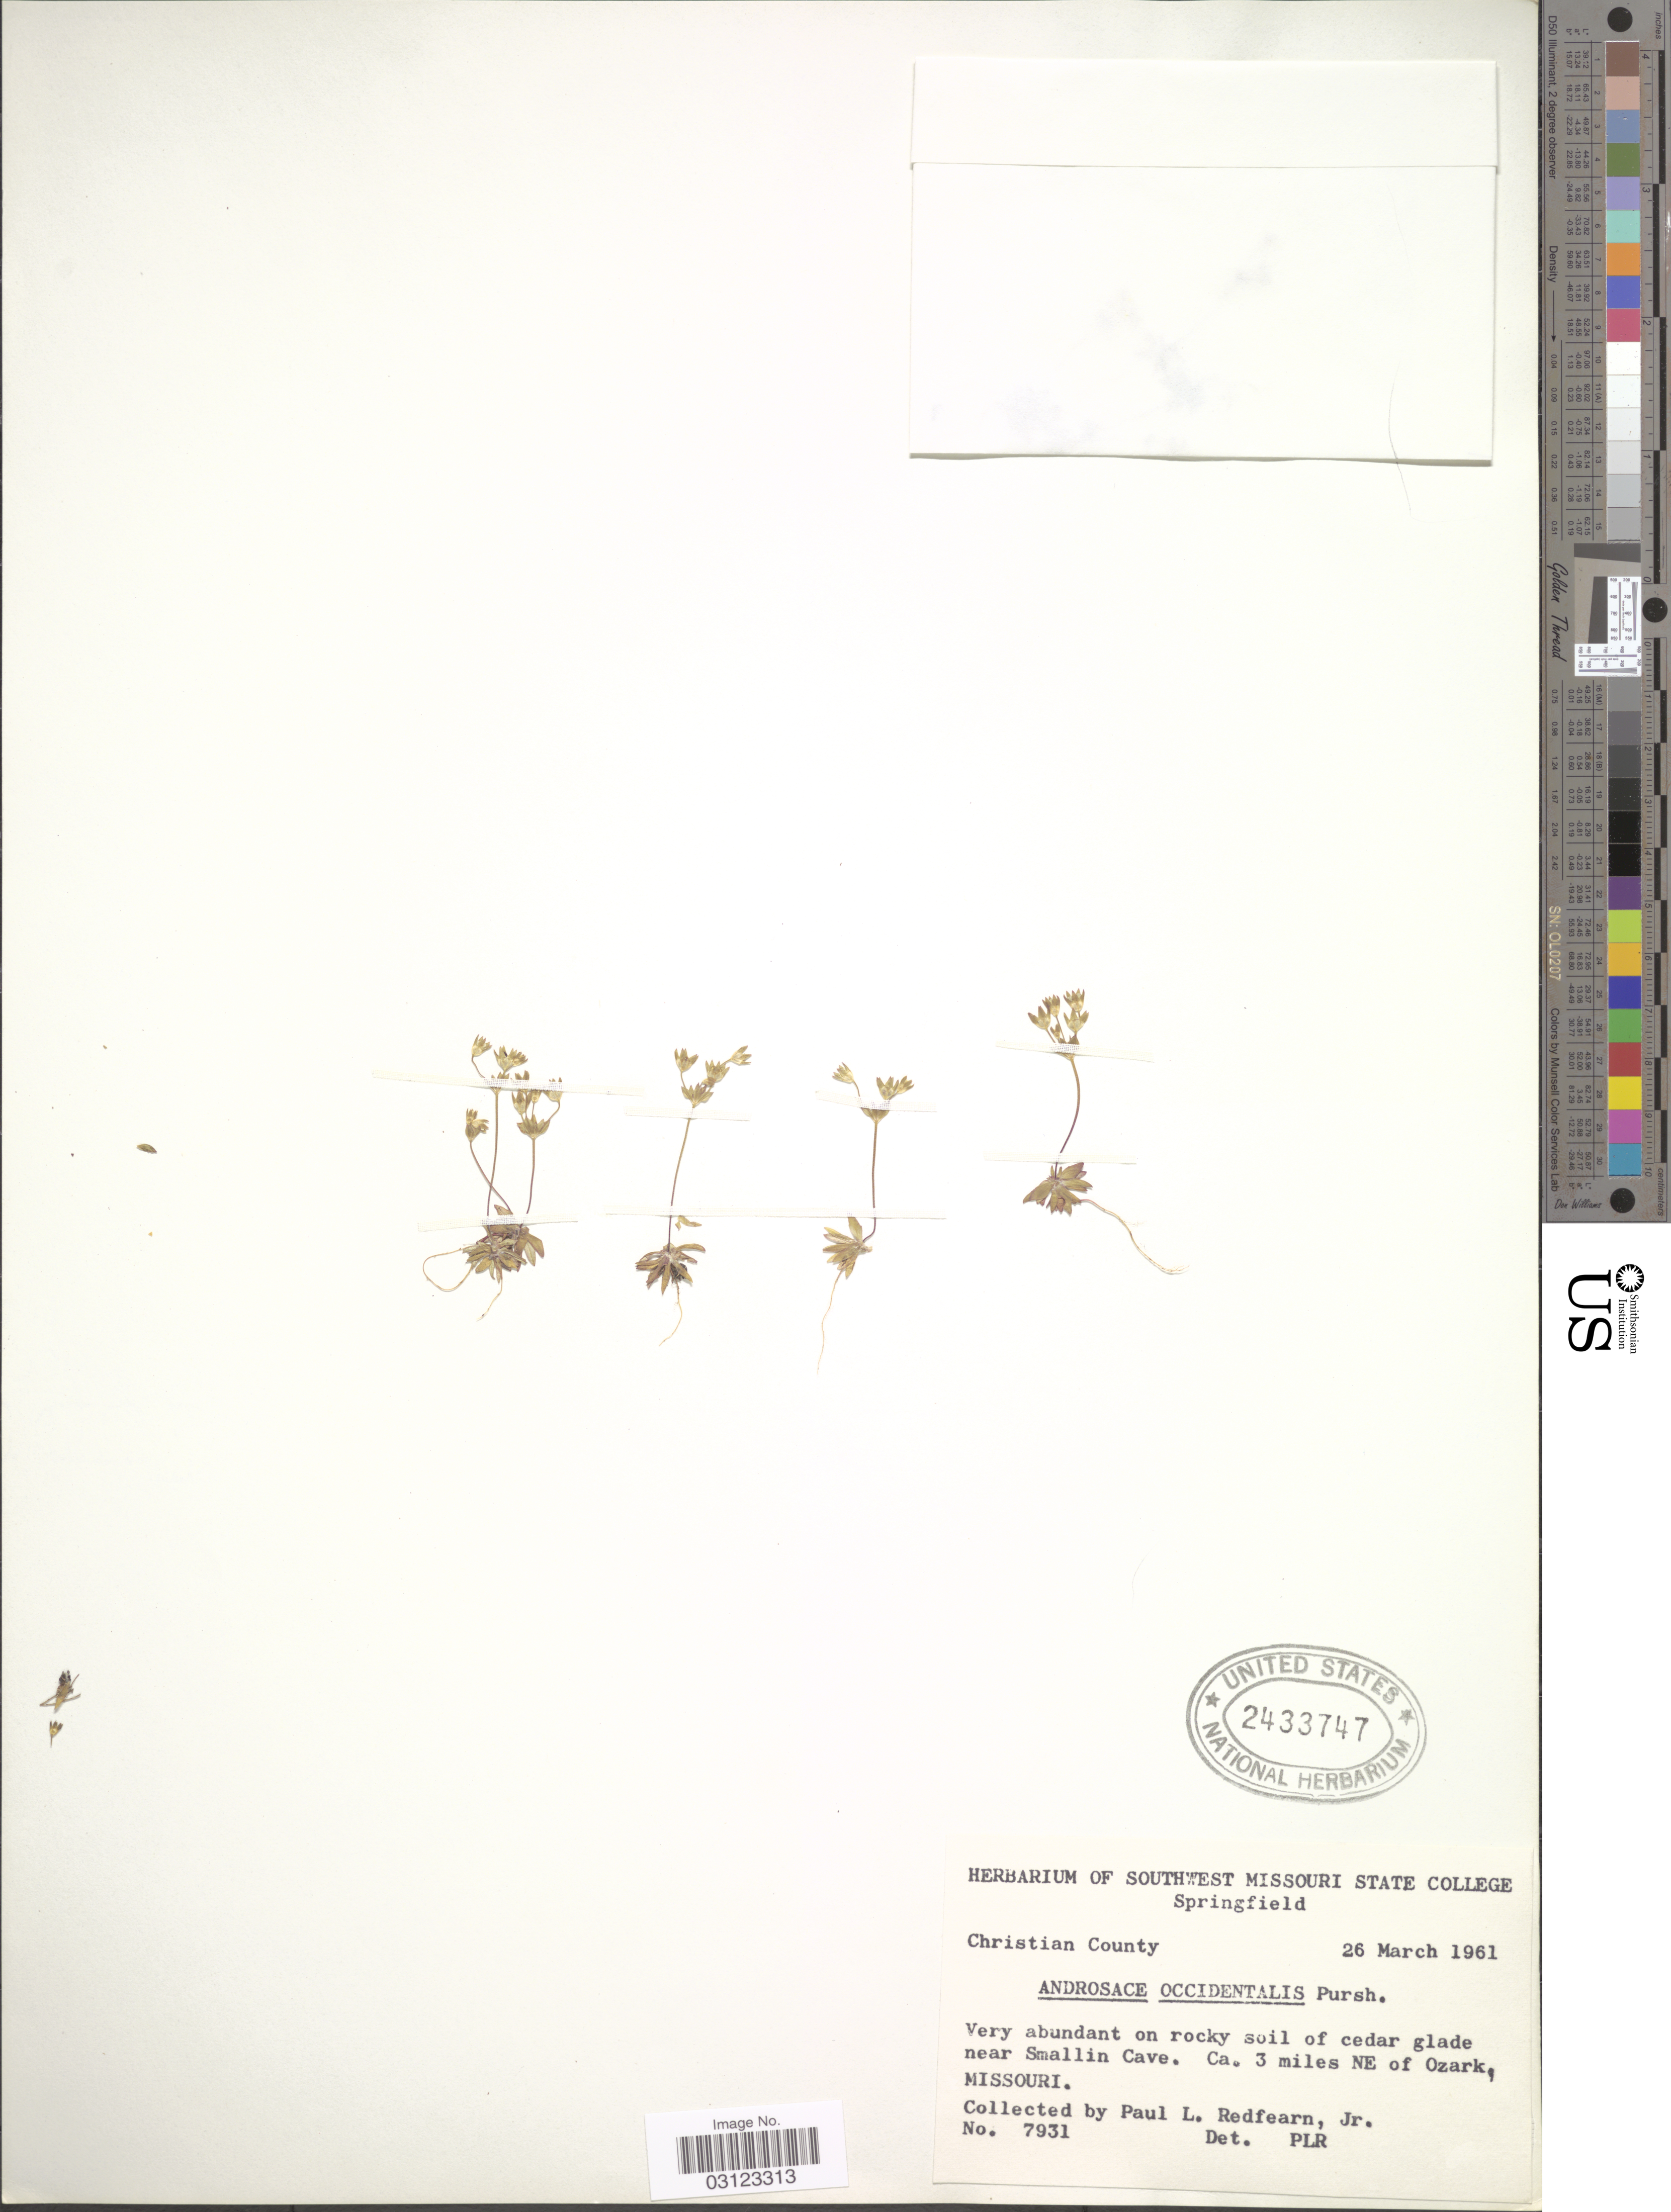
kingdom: Plantae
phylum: Tracheophyta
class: Magnoliopsida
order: Ericales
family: Primulaceae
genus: Androsace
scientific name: Androsace occidentalis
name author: (Pursh) Pursh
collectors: P. Redfearn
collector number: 7931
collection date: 1961-03-26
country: United States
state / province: Missouri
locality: Christian County. Near Smallin Cave. Ca. 3 miles NE of Ozark.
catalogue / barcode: US 2433747